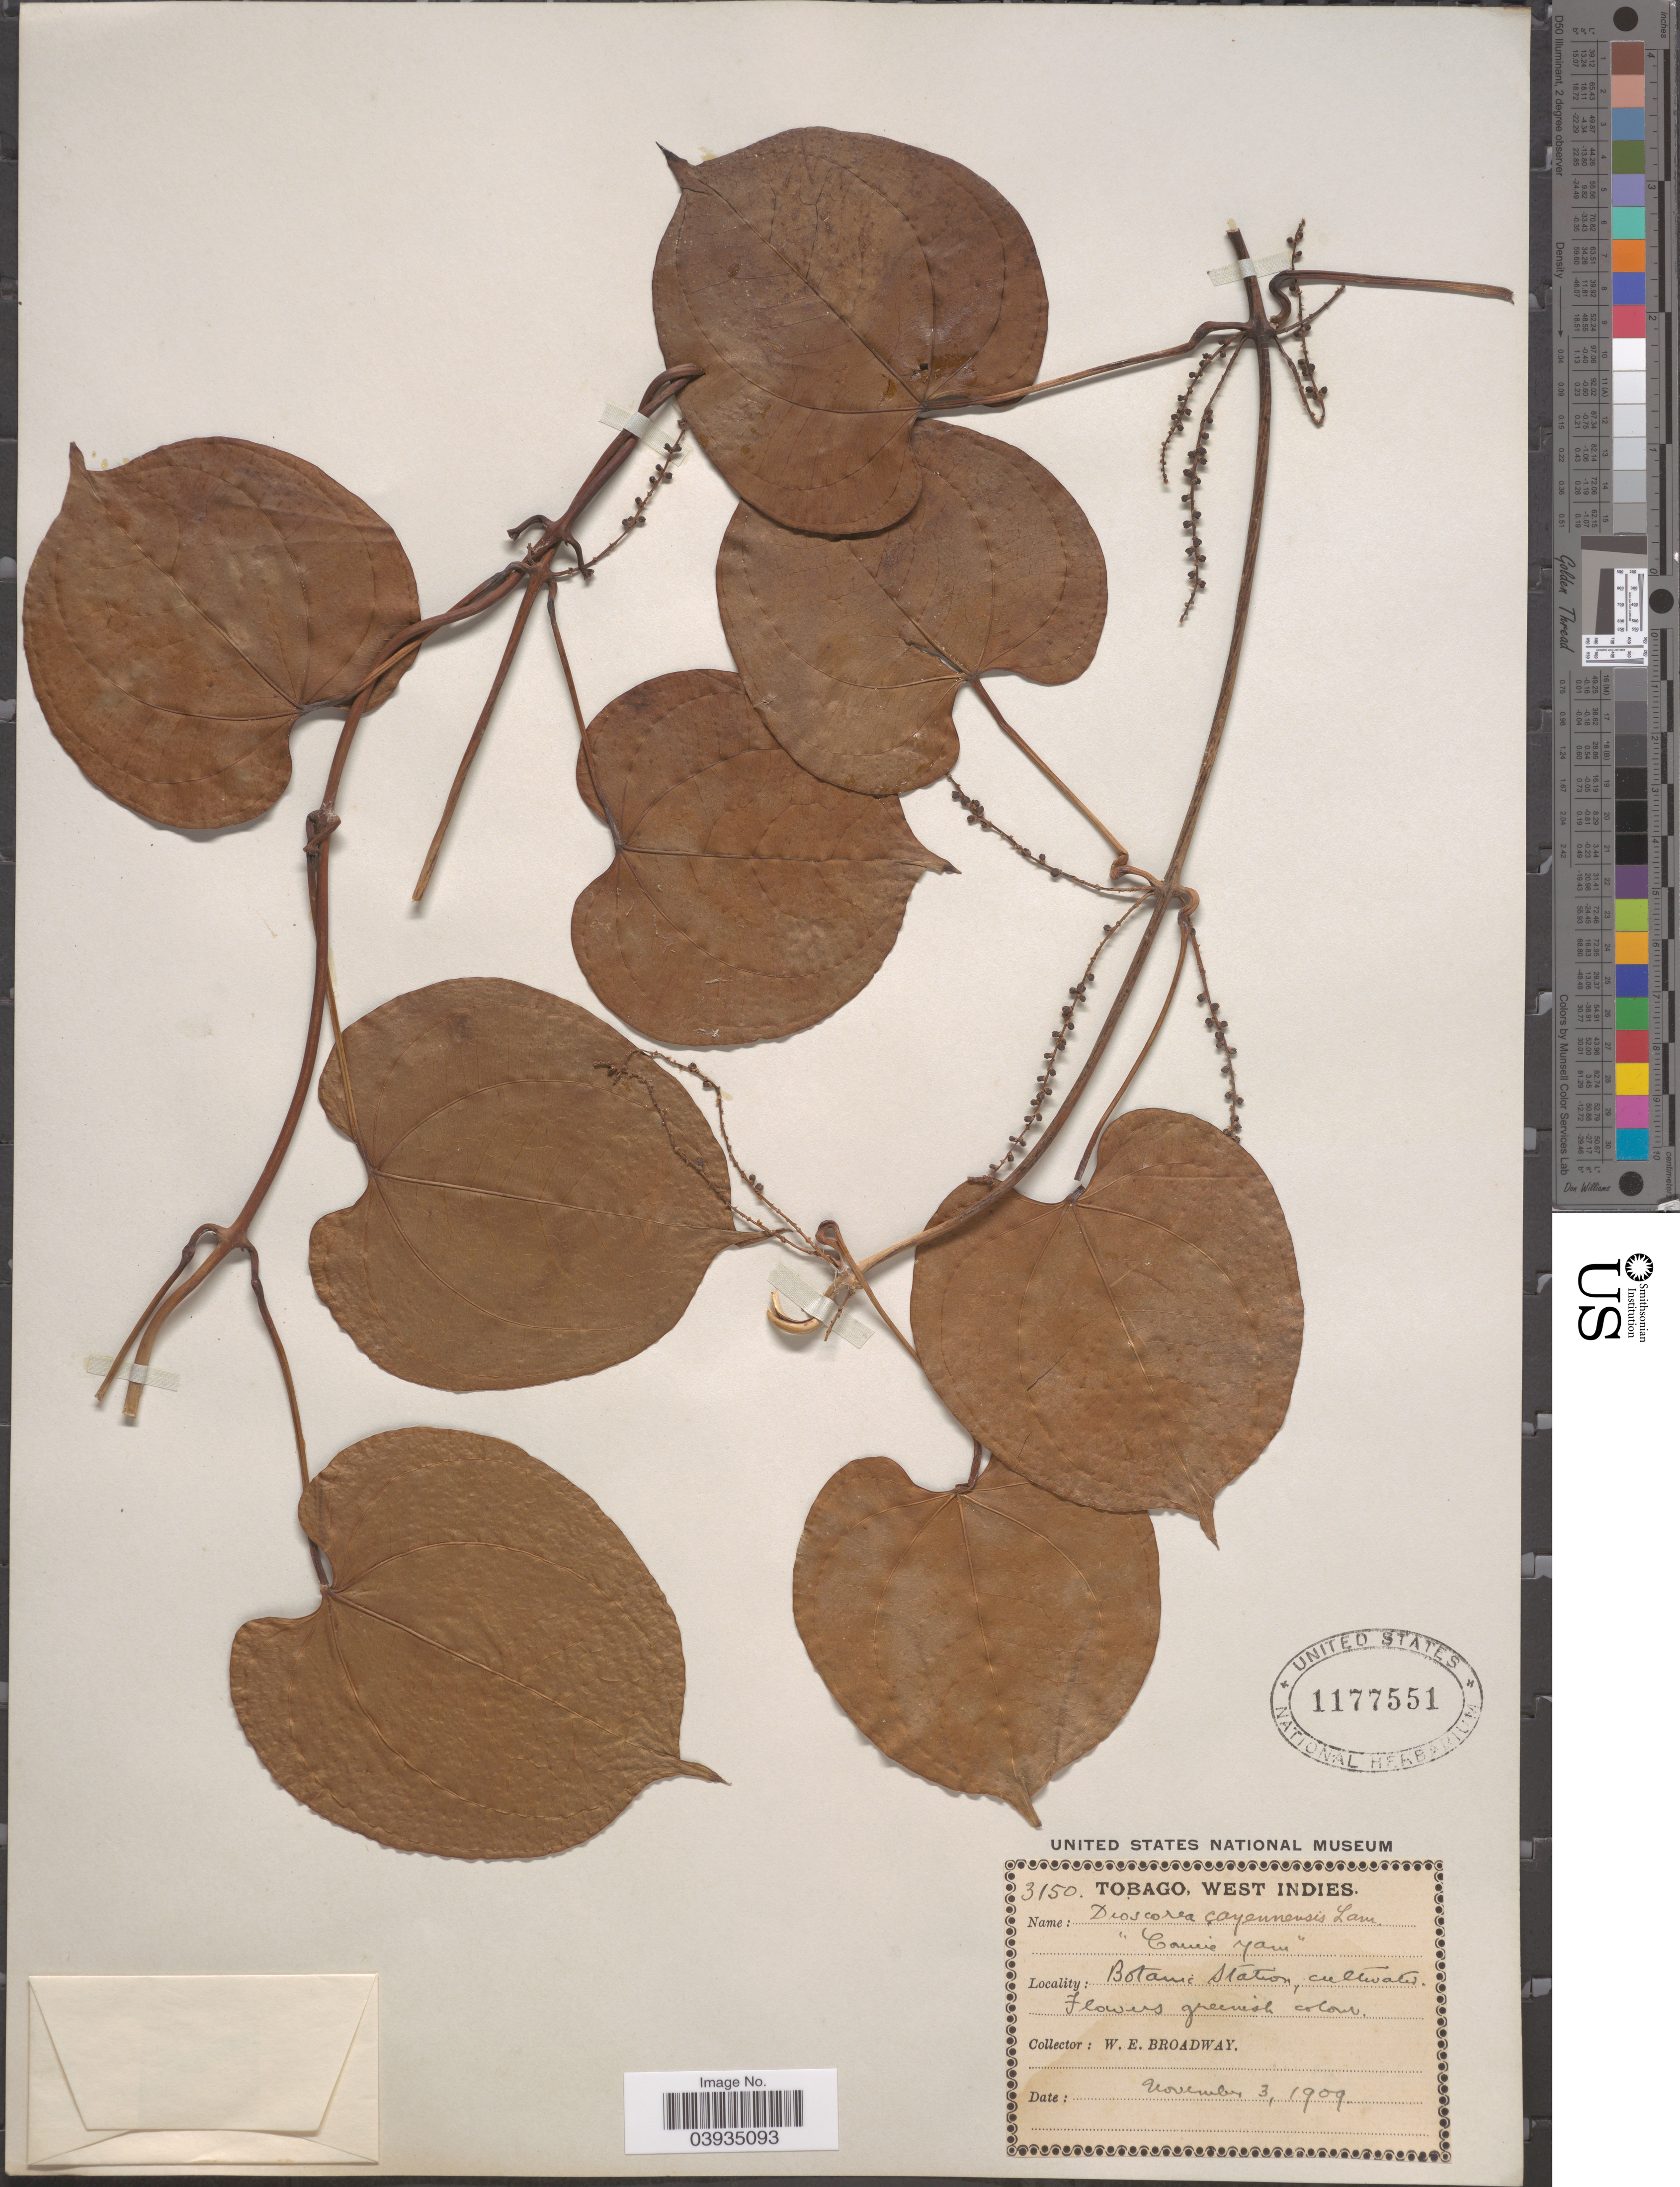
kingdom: Plantae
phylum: Tracheophyta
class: Liliopsida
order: Dioscoreales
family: Dioscoreaceae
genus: Dioscorea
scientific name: Dioscorea cayenensis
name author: Lam.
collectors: W. E. Broadway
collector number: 3150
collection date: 1909-11-03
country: Trinidad and Tobago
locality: Tobago. Botanic Station.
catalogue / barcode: US 1177551